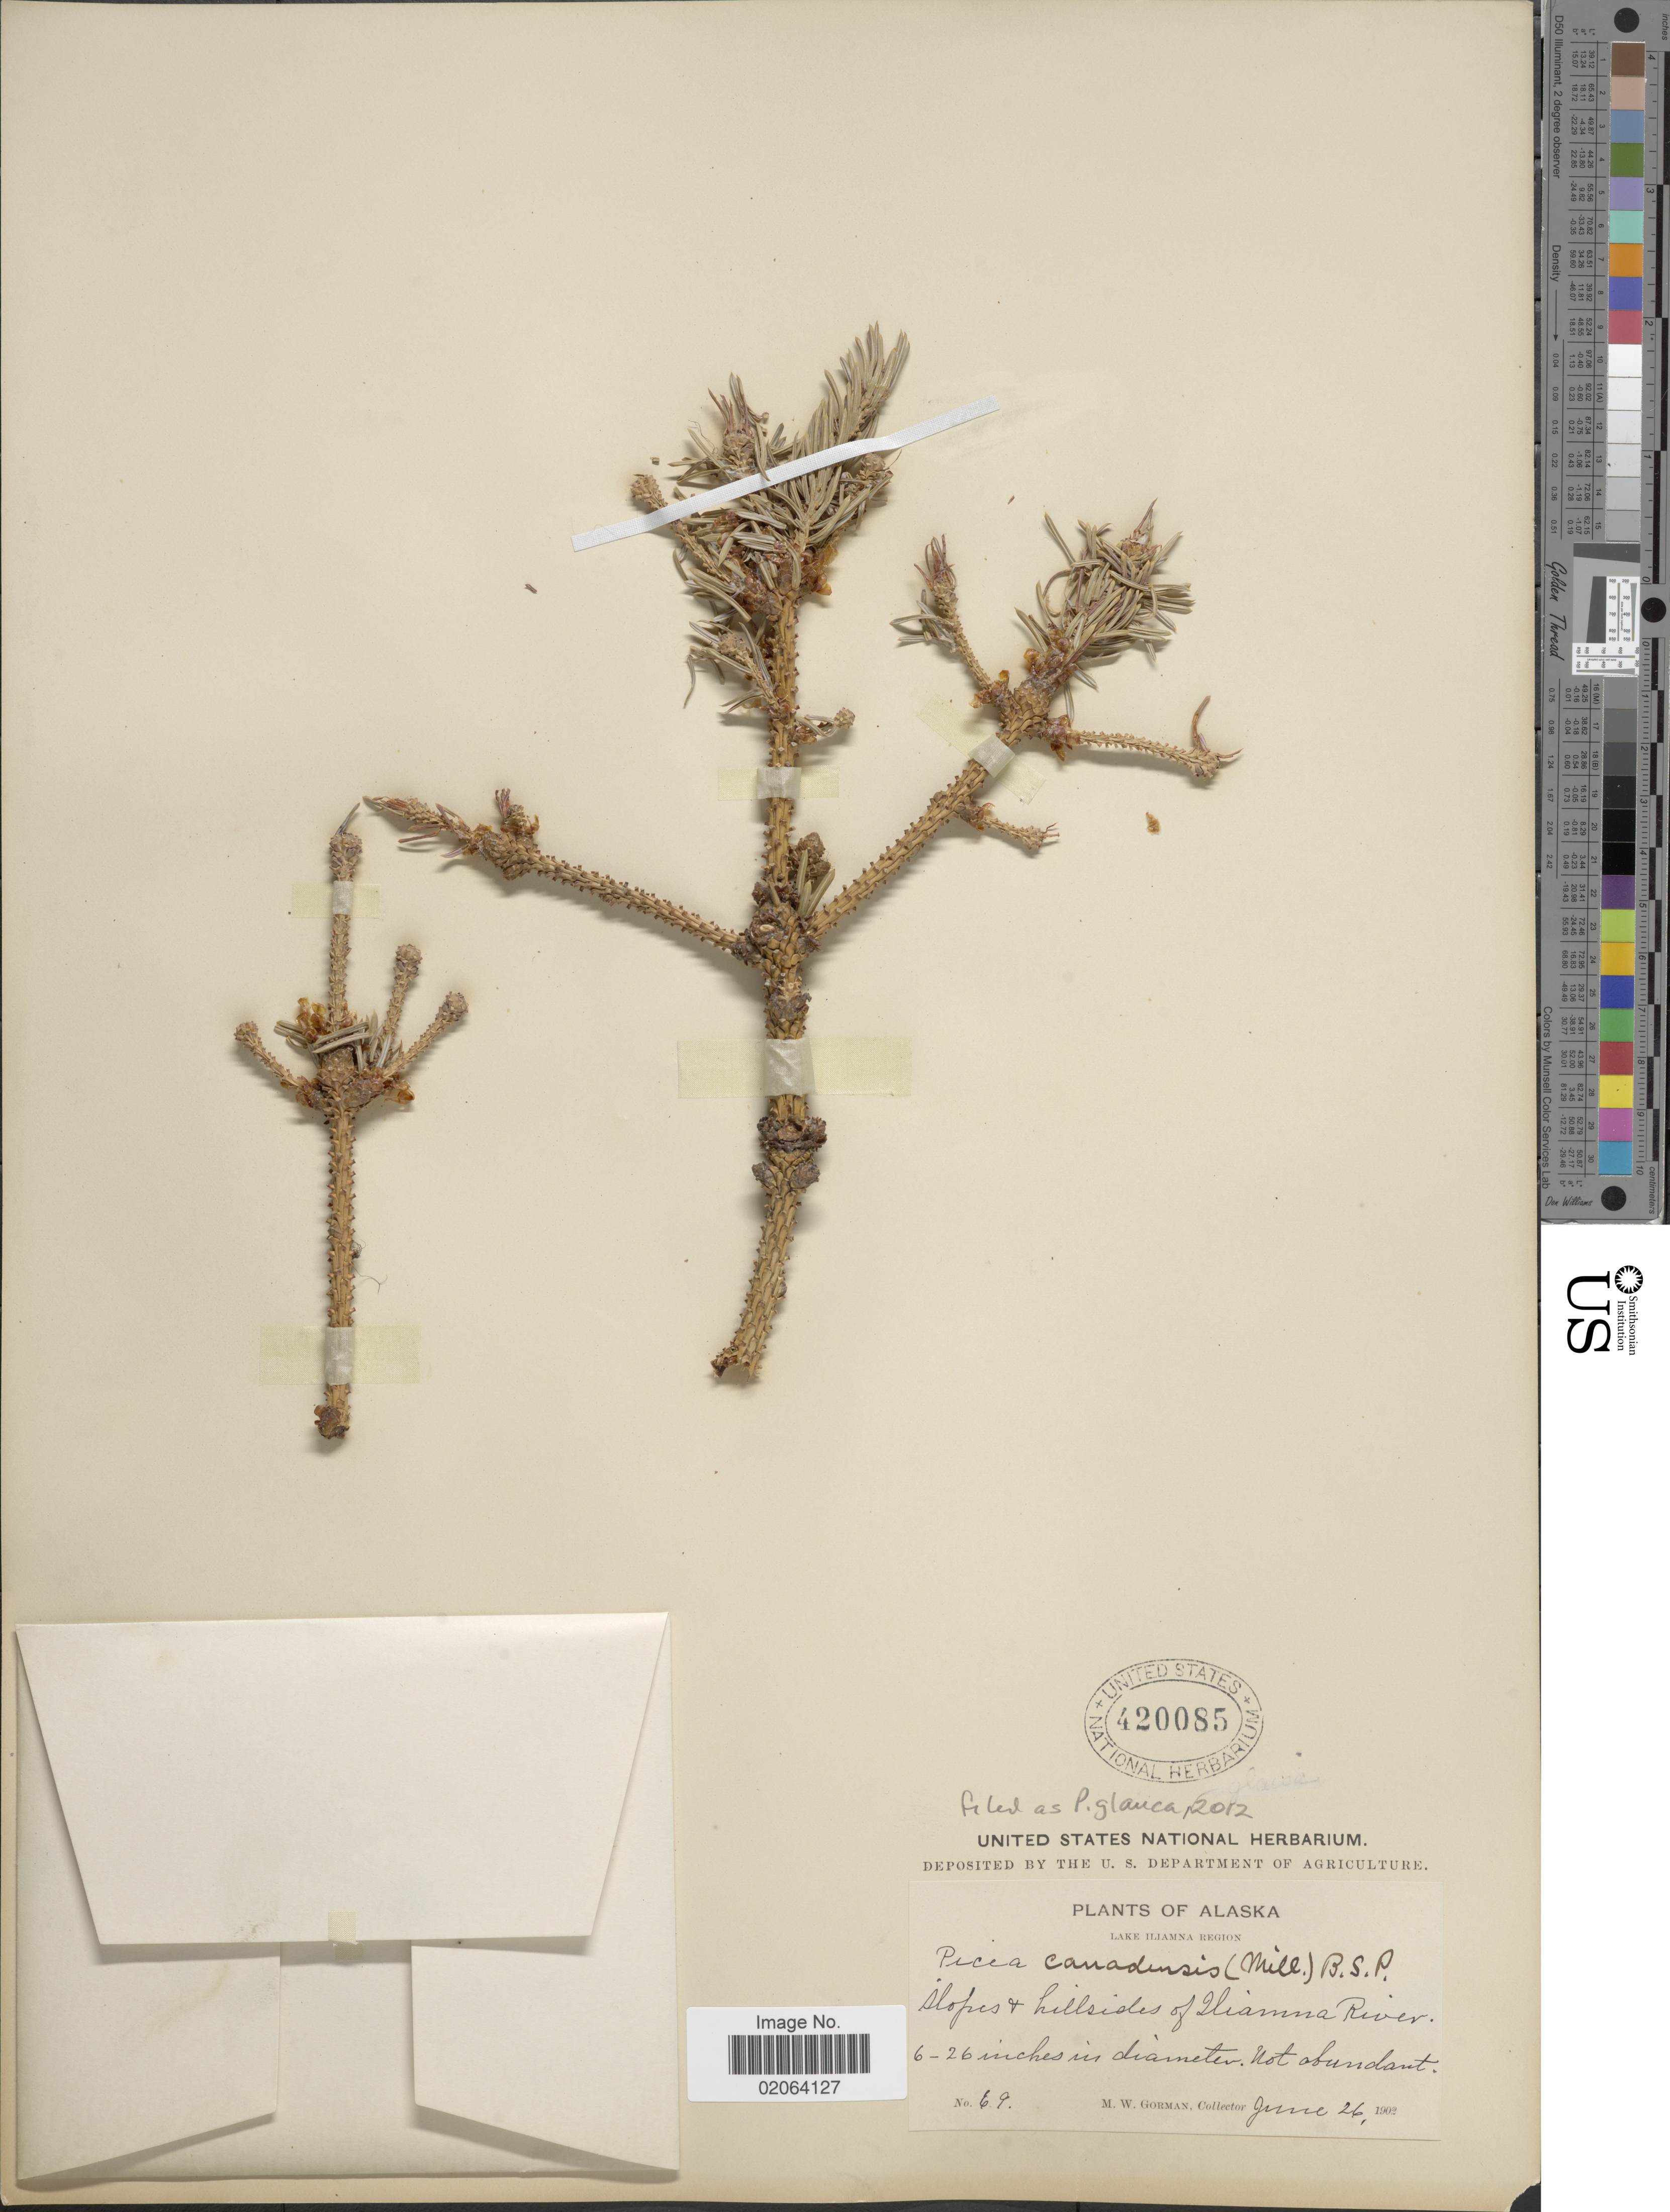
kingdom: Plantae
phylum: Tracheophyta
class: Pinopsida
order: Pinales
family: Pinaceae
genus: Pinus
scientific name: Pinus glauca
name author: Moench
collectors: M. W. Gorman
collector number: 69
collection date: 1902-06-26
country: United States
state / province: Alaska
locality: Lake Iliamna Region. slopes & hillsides of Iliamna River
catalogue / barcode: US 420085